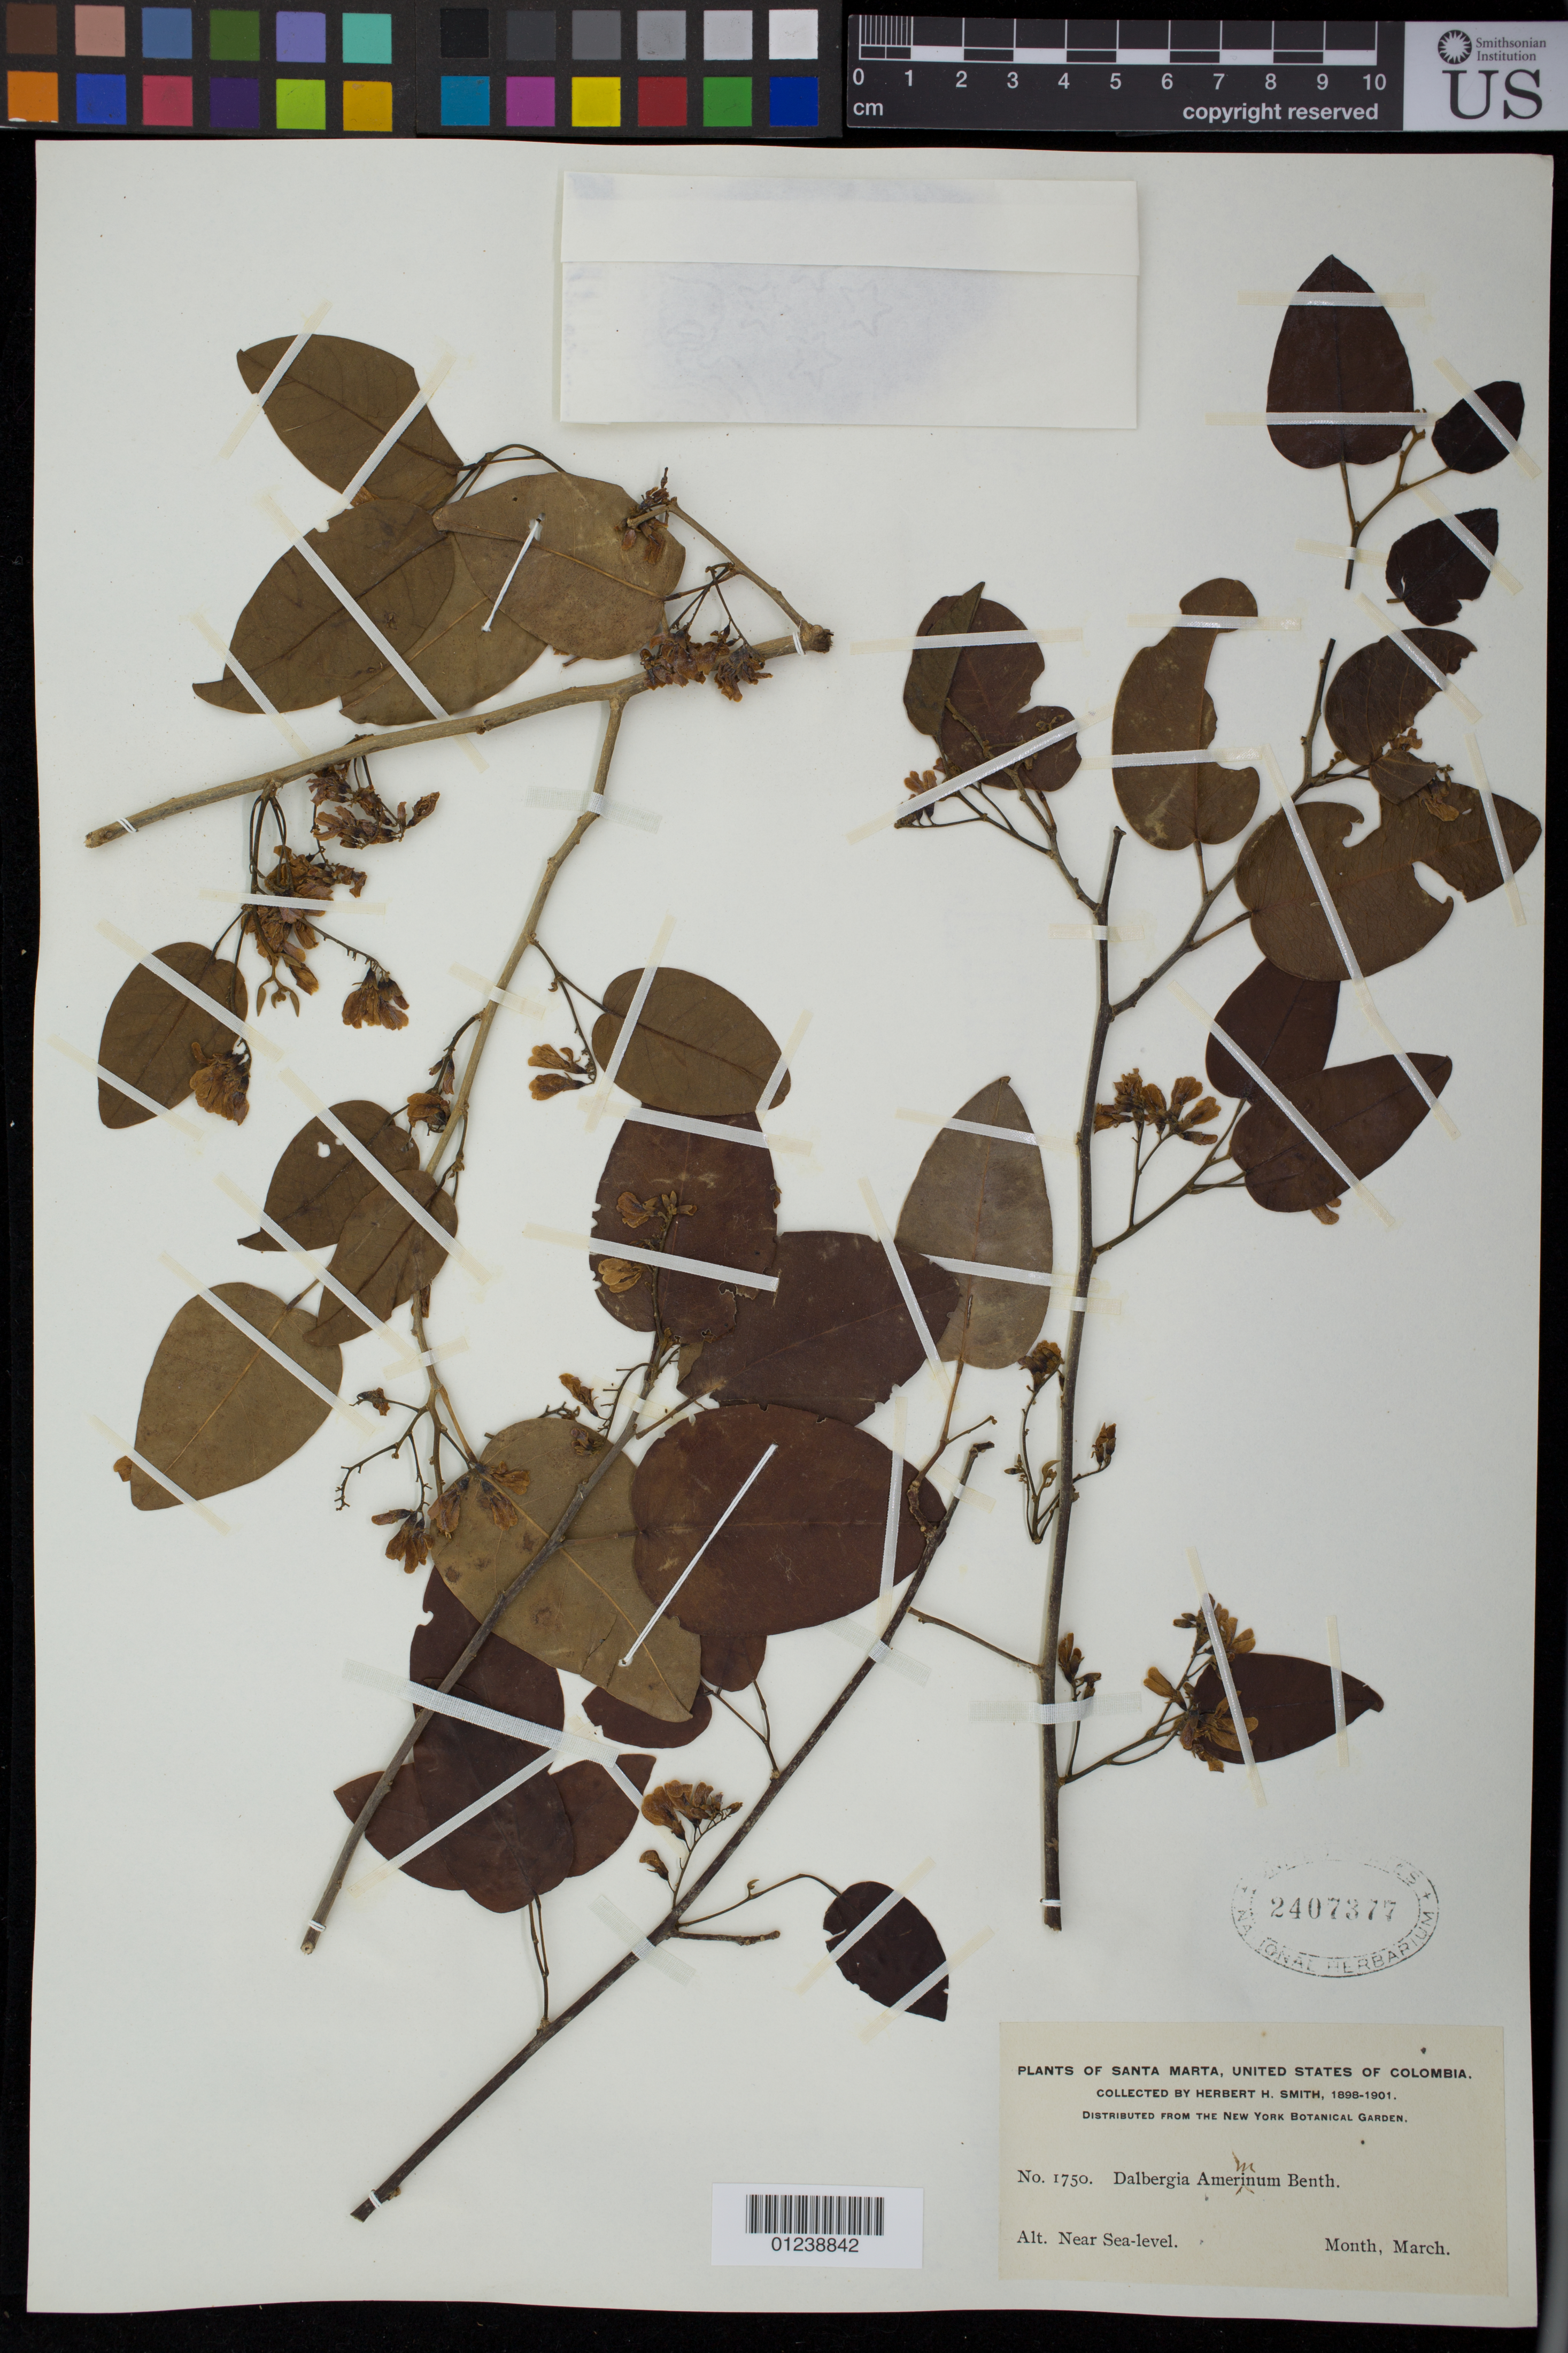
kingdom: Plantae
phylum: Tracheophyta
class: Magnoliopsida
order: Fabales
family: Fabaceae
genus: Dalbergia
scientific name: Dalbergia brownei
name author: (Jacq.) Schinz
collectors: H. H. Smith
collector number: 1750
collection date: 1898-03/1901-03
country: Colombia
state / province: Magdalena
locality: Santa Marta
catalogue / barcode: US 2407377